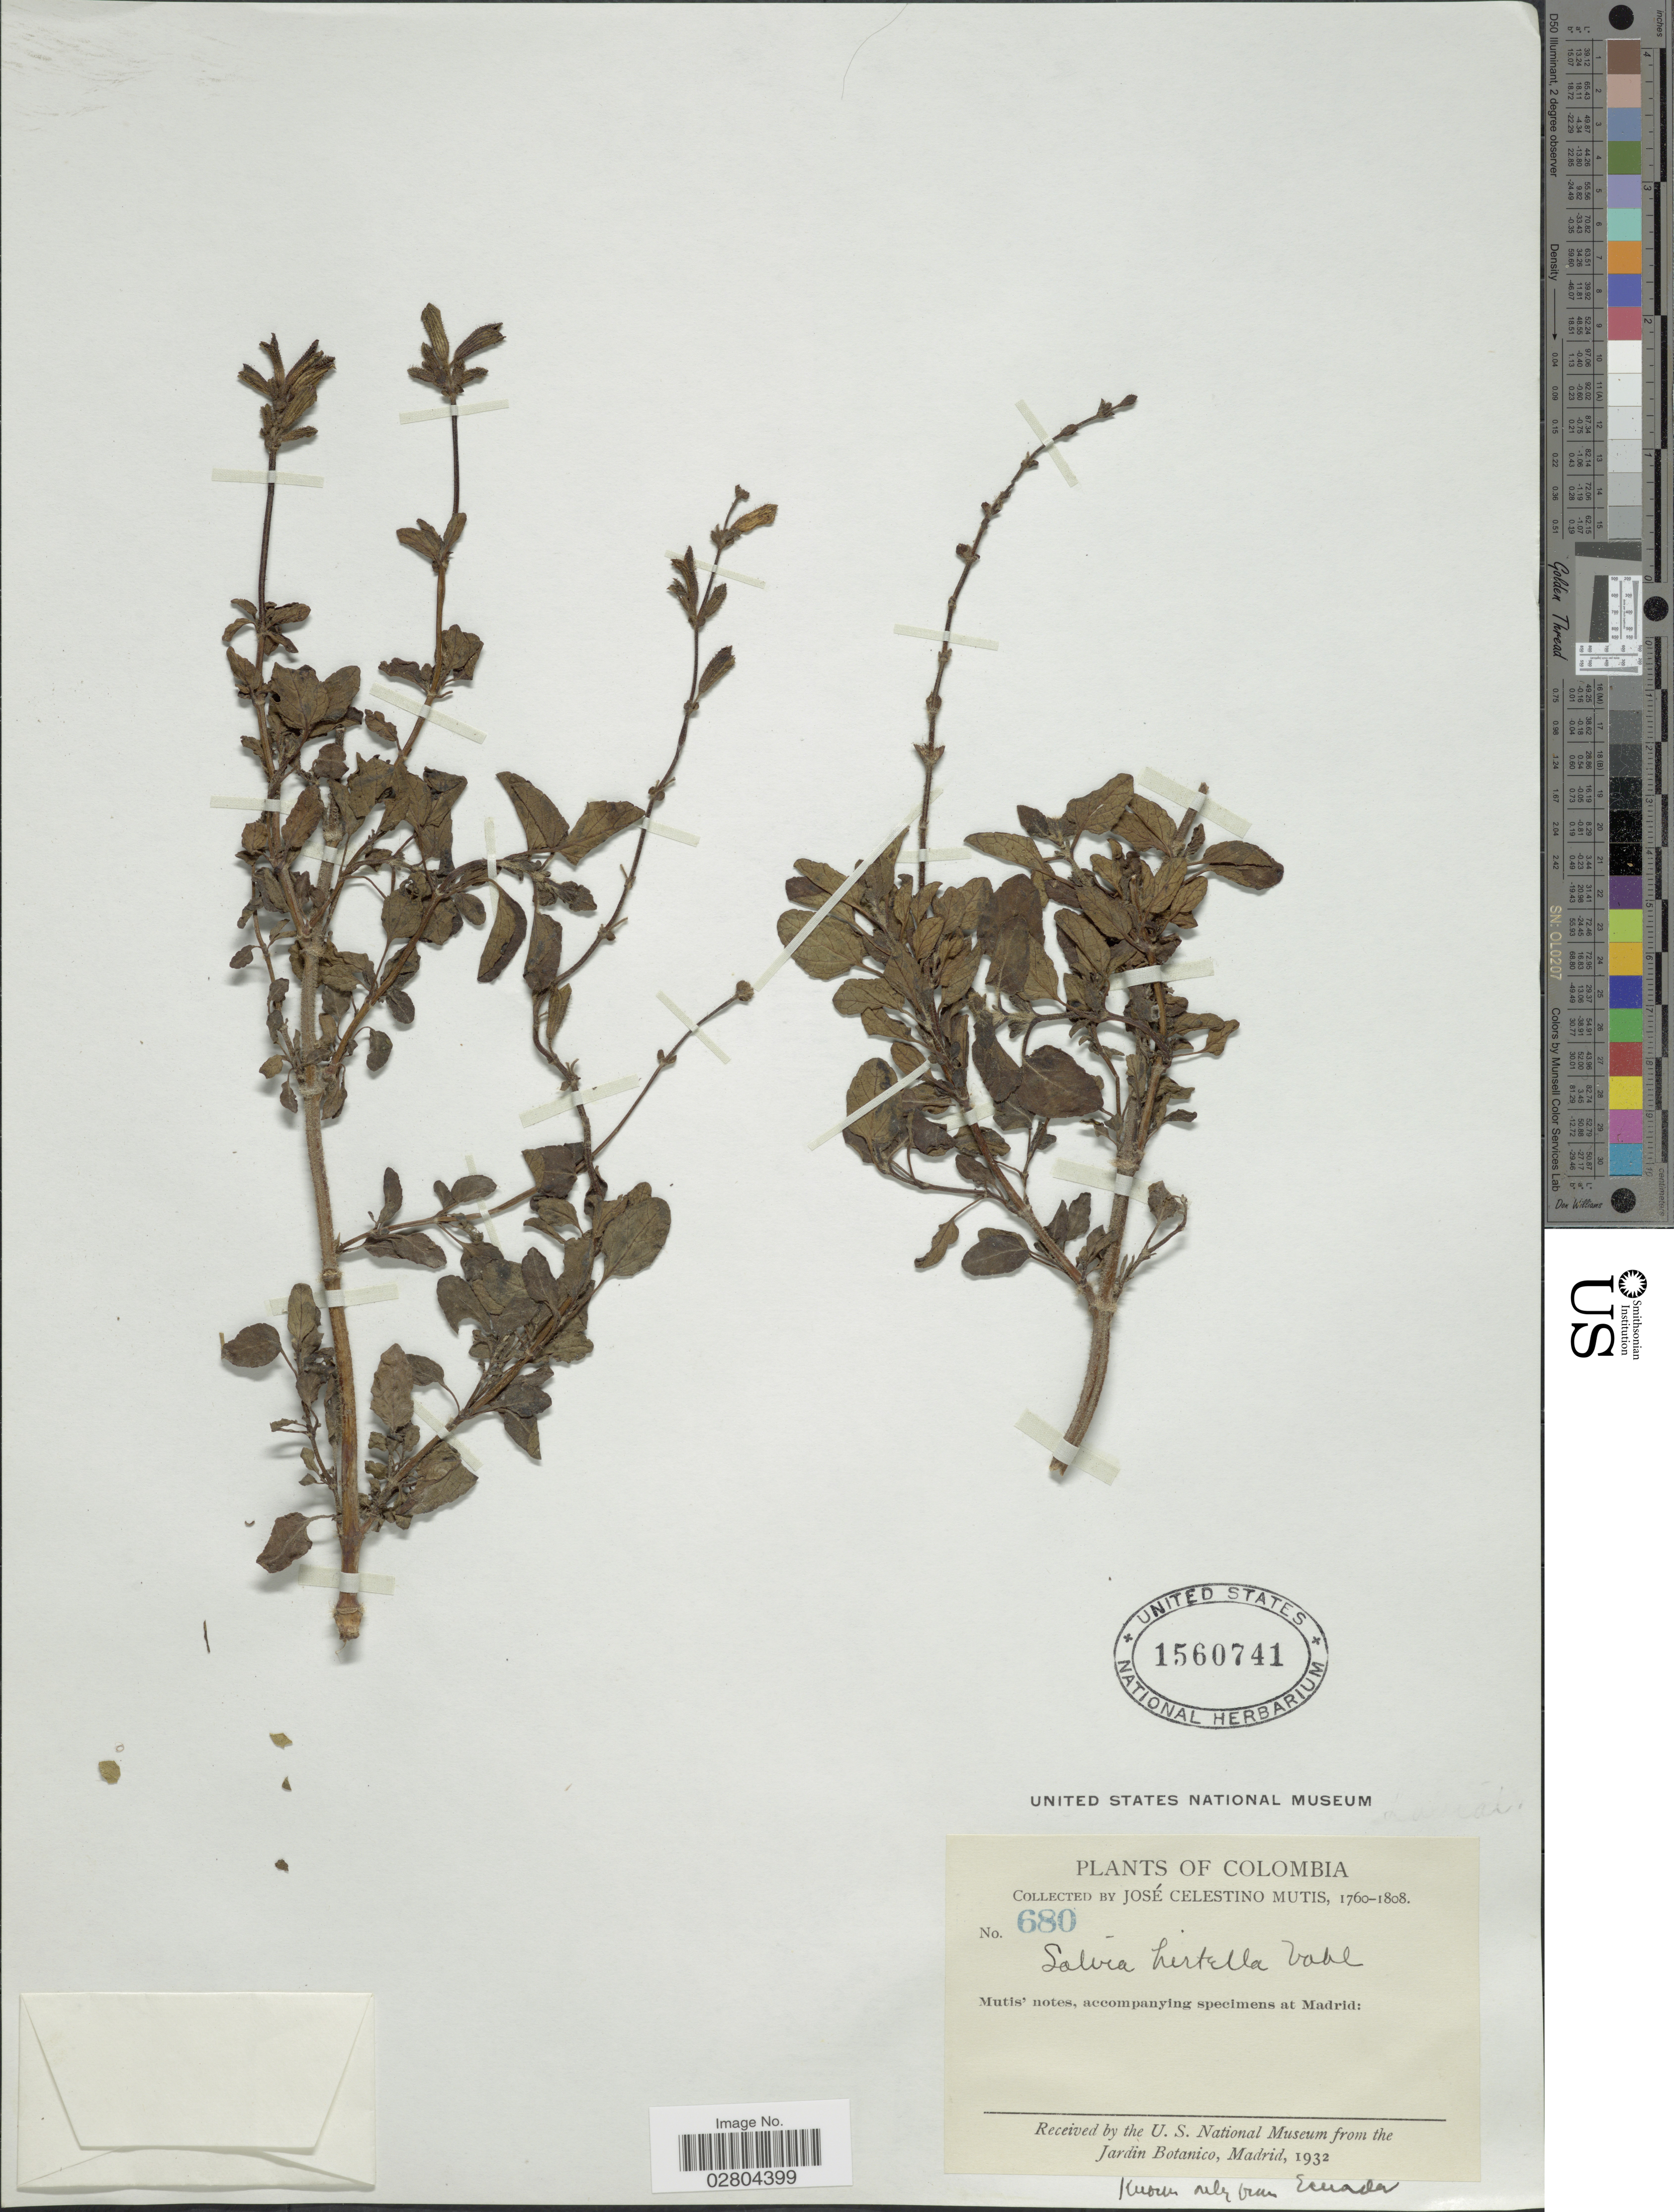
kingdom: Plantae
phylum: Tracheophyta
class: Magnoliopsida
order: Lamiales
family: Lamiaceae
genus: Salvia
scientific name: Salvia hirtella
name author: Vahl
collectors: J. C. B. Mutis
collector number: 680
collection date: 1760/1808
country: Colombia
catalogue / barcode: US 1560741